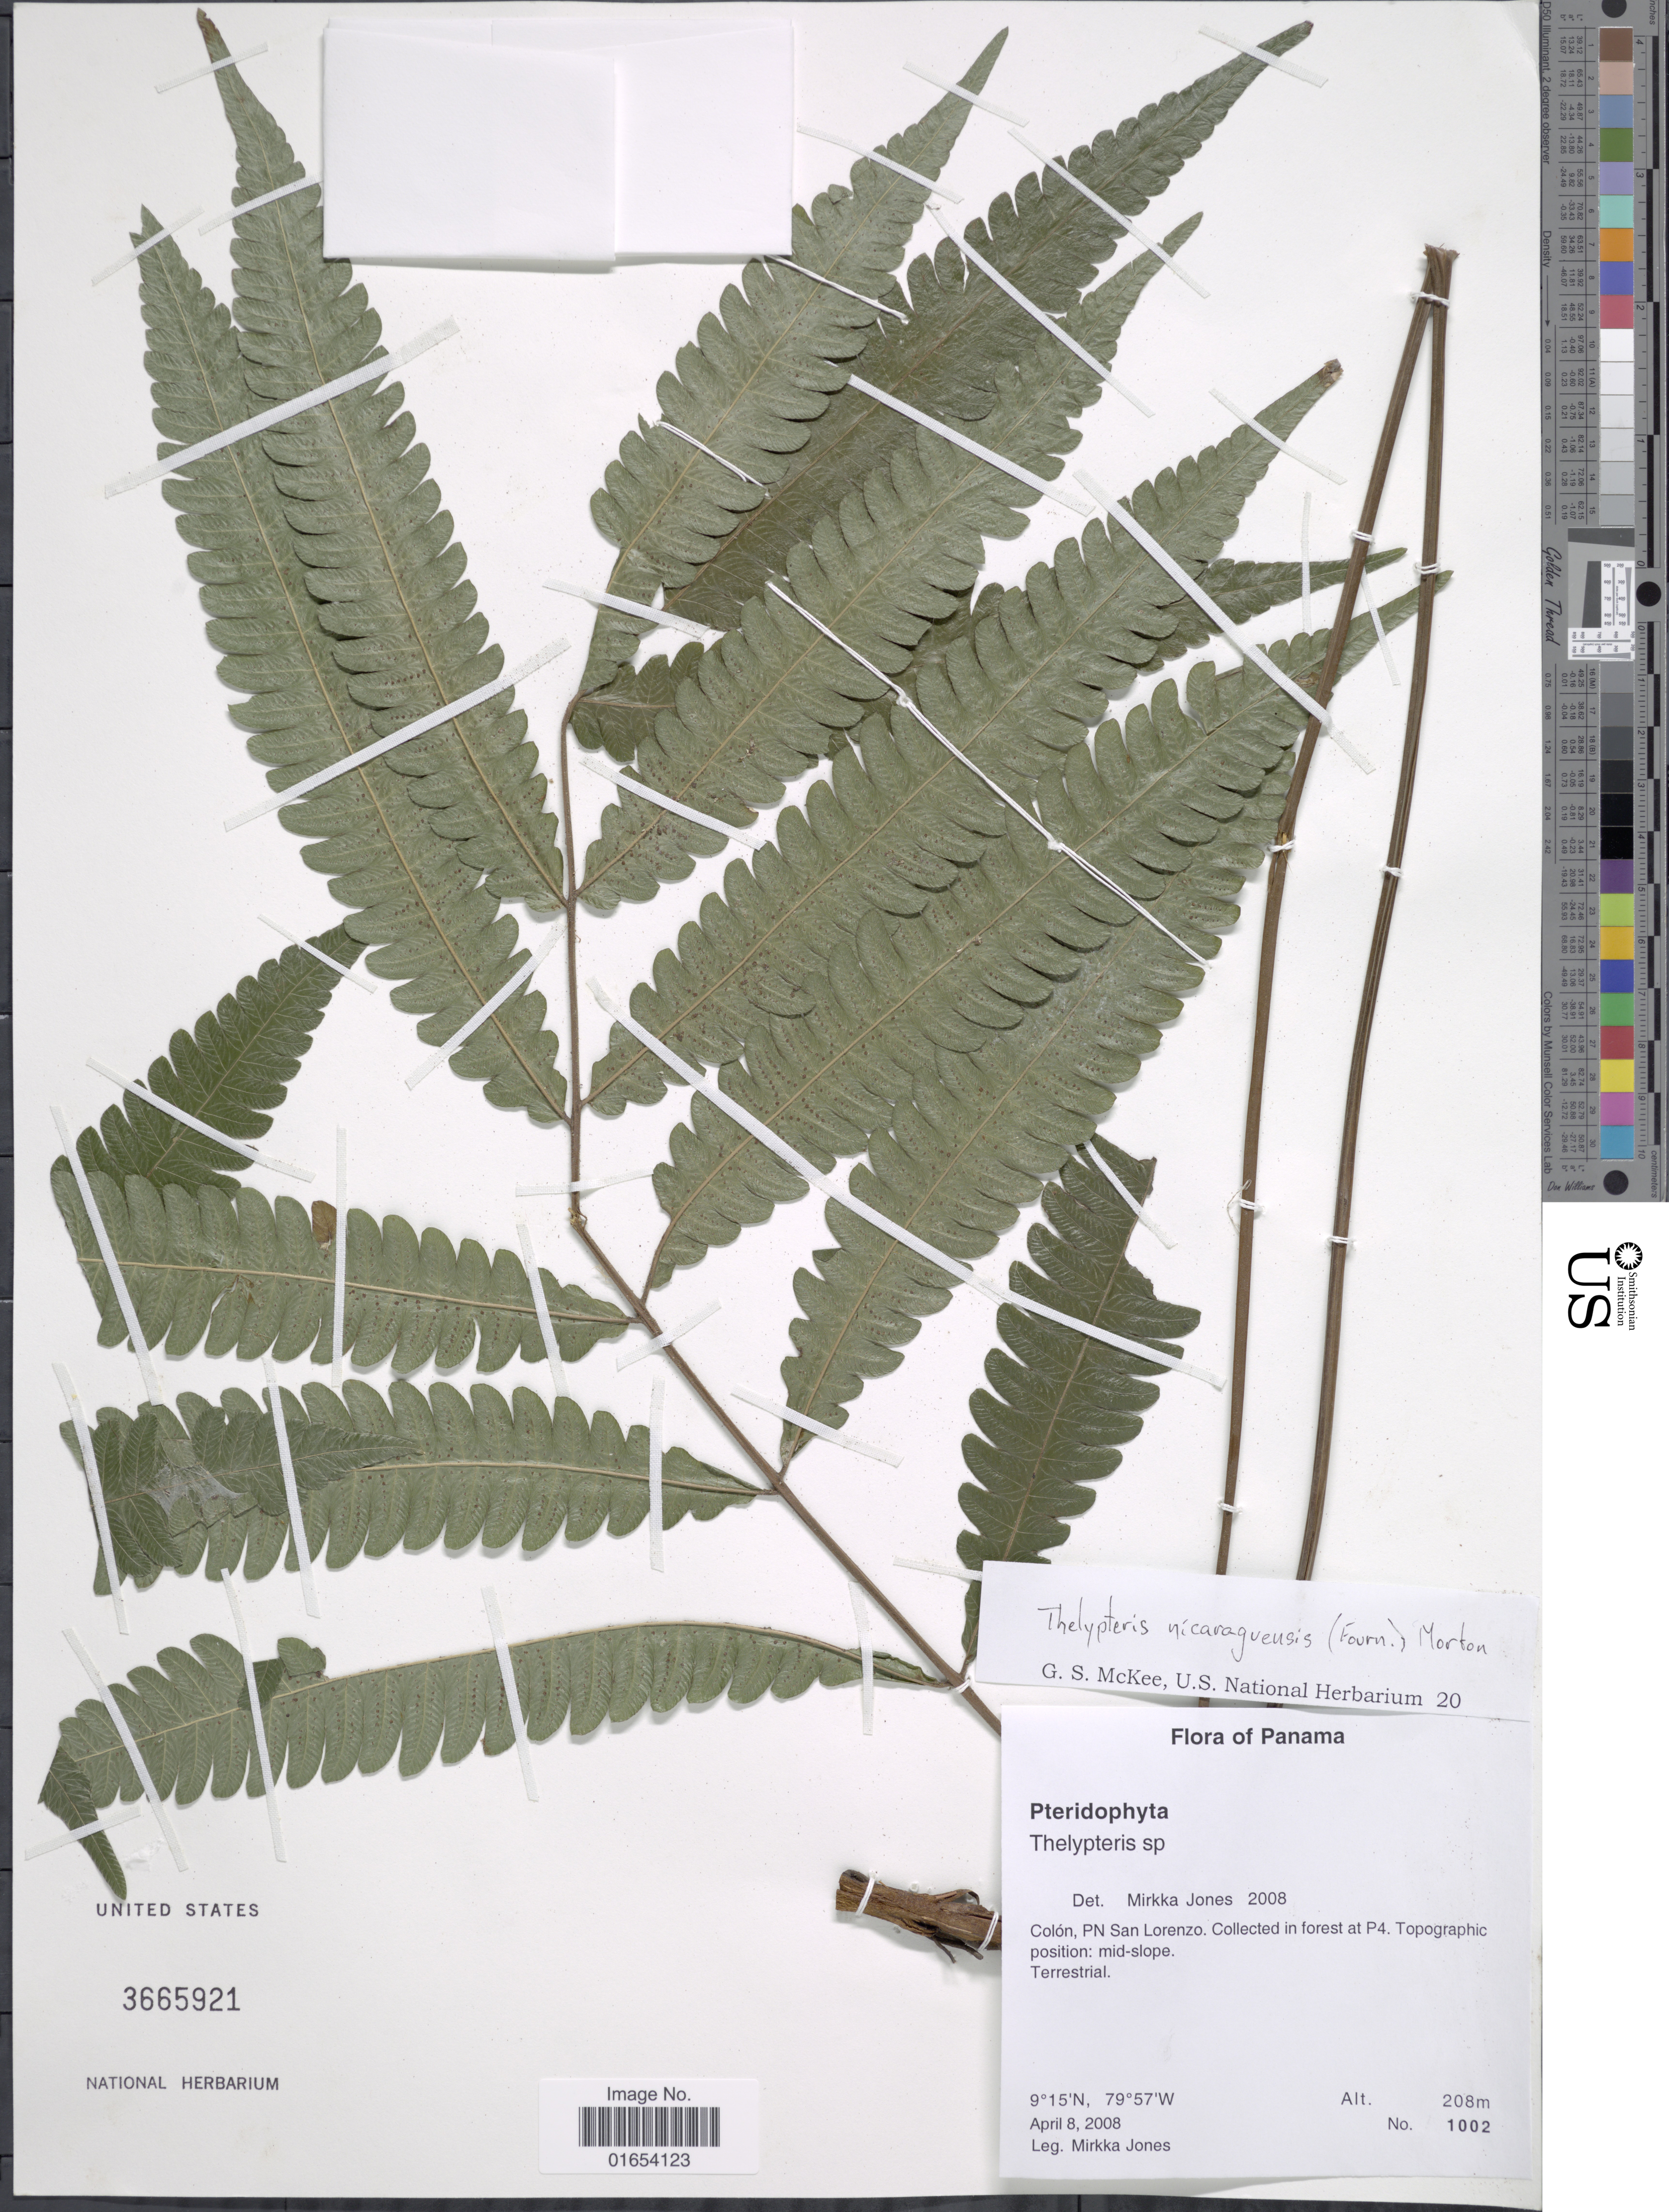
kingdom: Plantae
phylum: Tracheophyta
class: Polypodiopsida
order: Polypodiales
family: Thelypteridaceae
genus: Goniopteris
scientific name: Goniopteris nicaraguensis (C. Chr.) comb. nov., ined 2015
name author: (C. Chr.)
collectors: M. Jones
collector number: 1002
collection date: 2008-04-08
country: Panama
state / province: Colón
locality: PN San Lorenzo. Collected in forest at P4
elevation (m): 208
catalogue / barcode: US 3665921